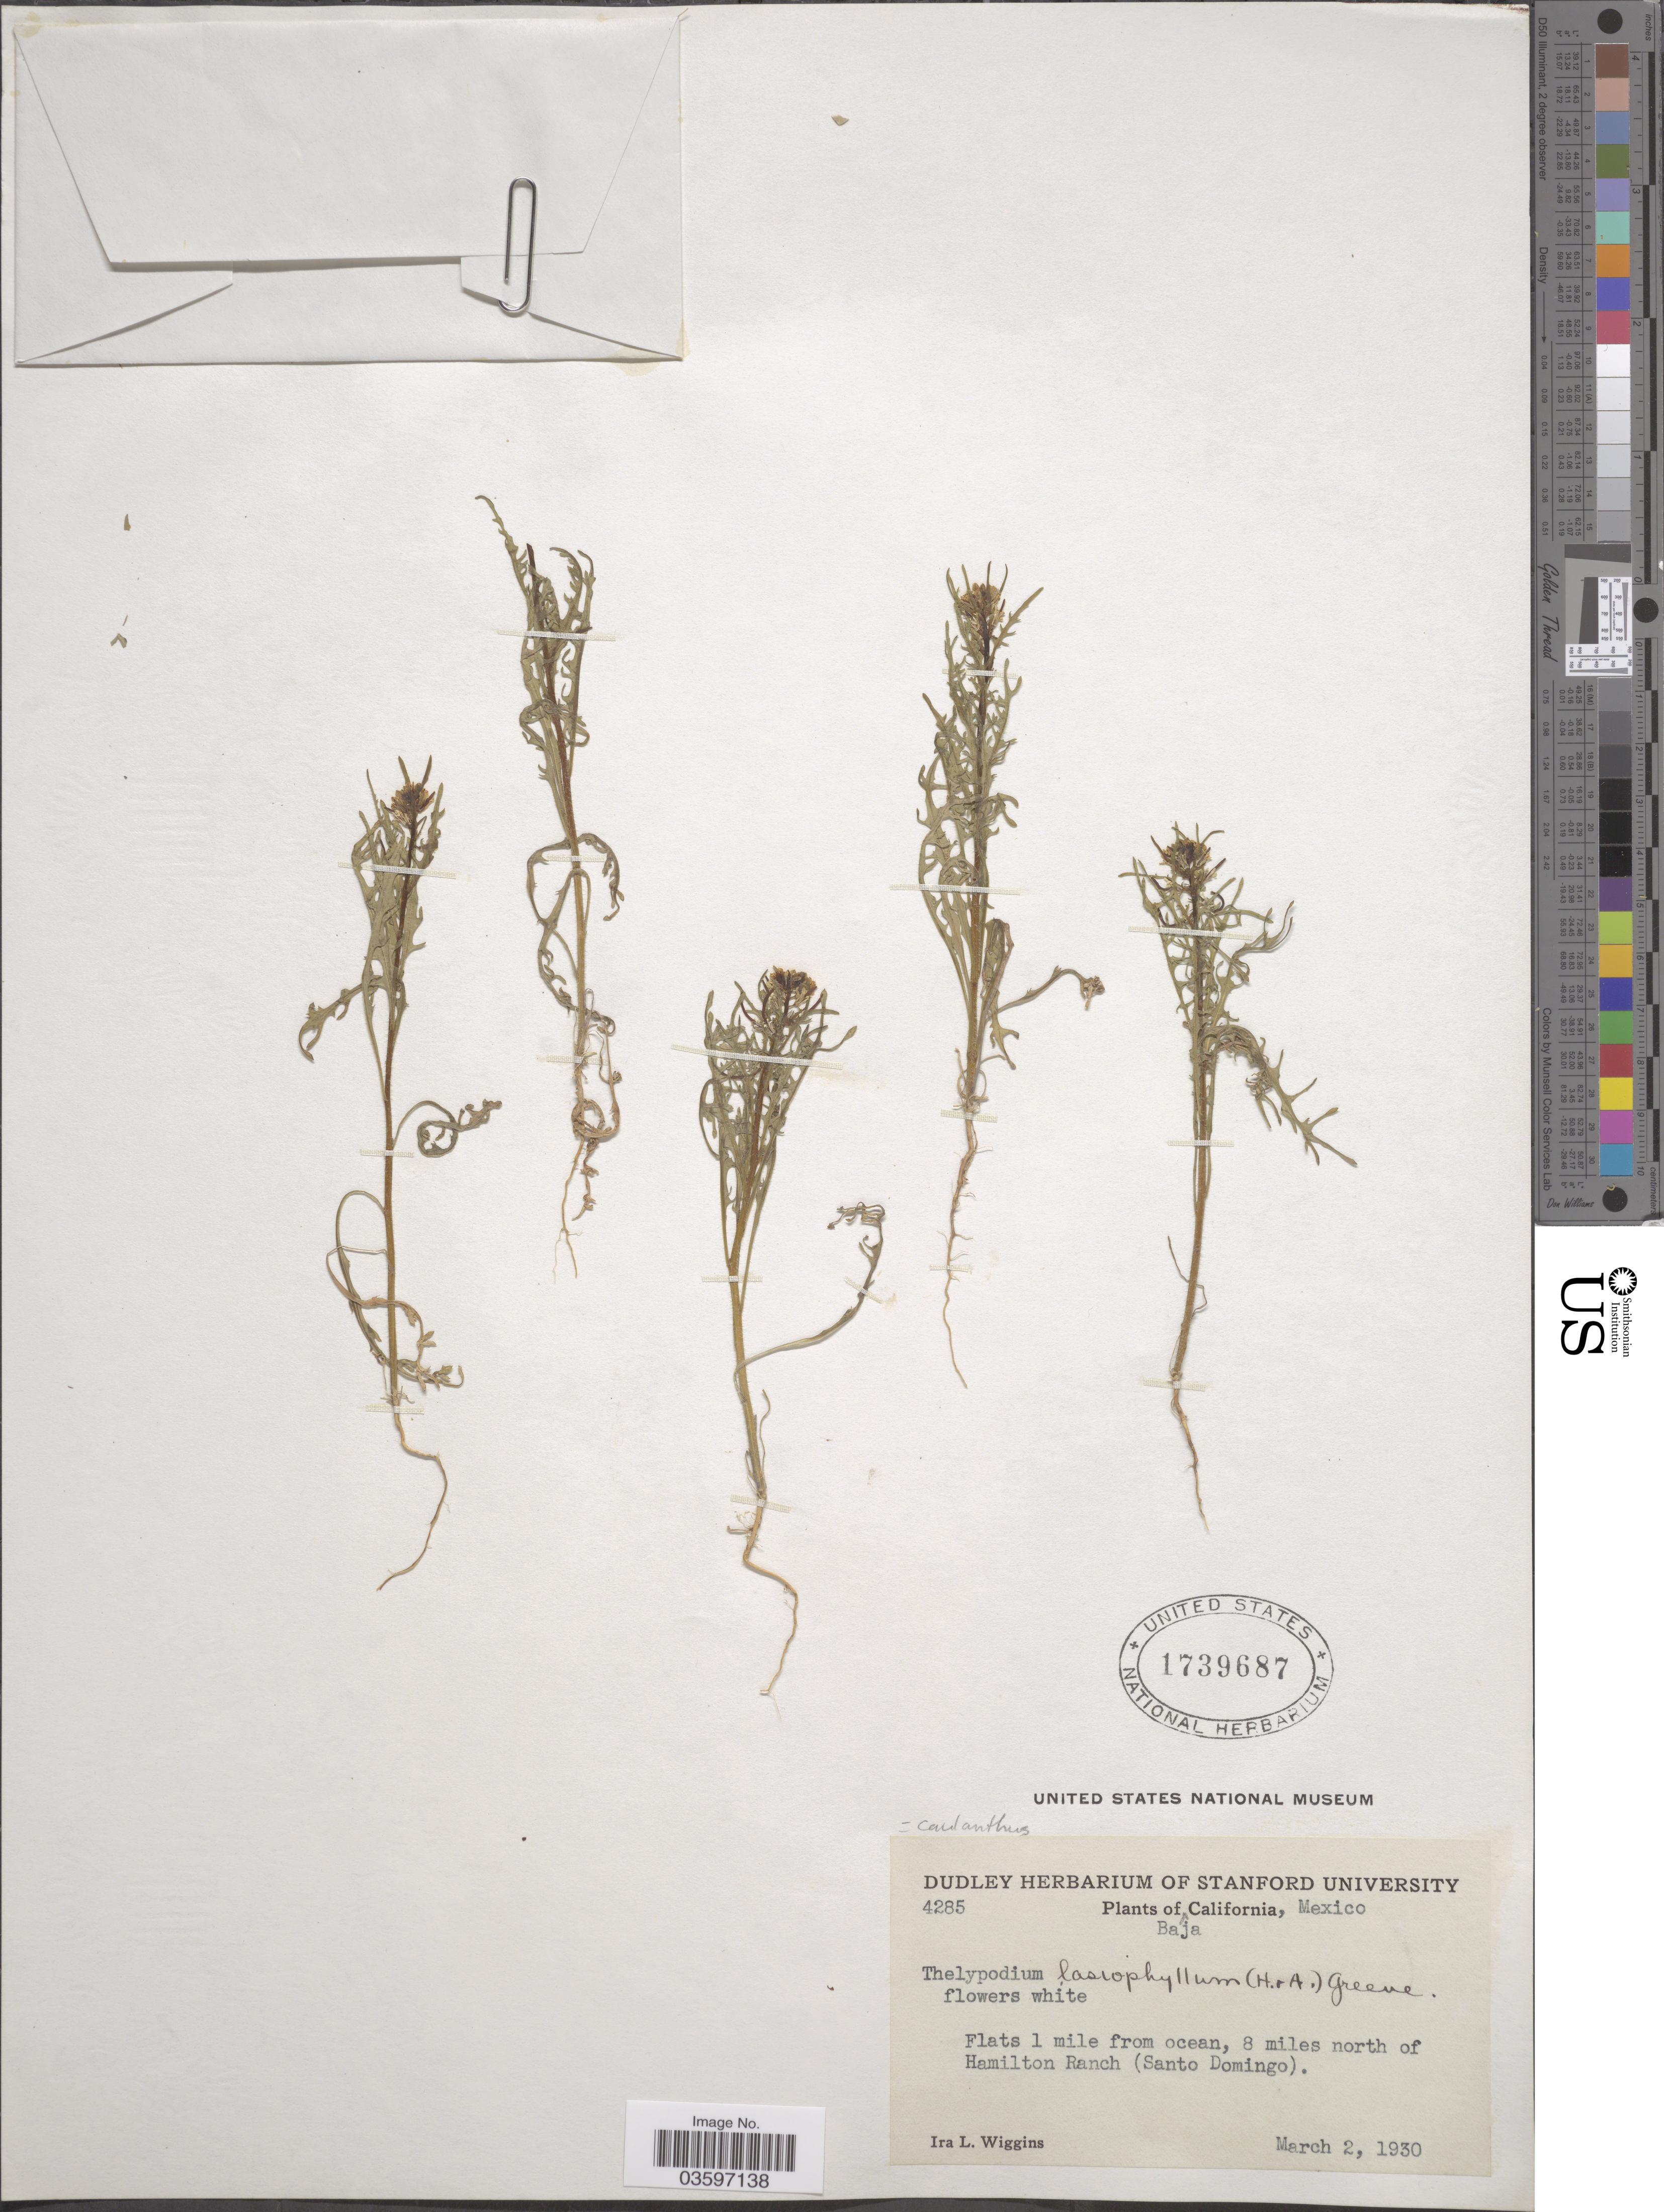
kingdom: Plantae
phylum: Tracheophyta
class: Magnoliopsida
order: Brassicales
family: Brassicaceae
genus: Caulanthus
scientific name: Caulanthus lasiophyllus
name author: (Hook. & Arn.) Payson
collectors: I. L. Wiggins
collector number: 4285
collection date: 1930-03-02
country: Mexico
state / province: Baja California Norte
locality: Flats 1 mile from ocean, 8 miles north of Hamilton Ranch (Santo Domingo).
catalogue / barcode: US 1739687